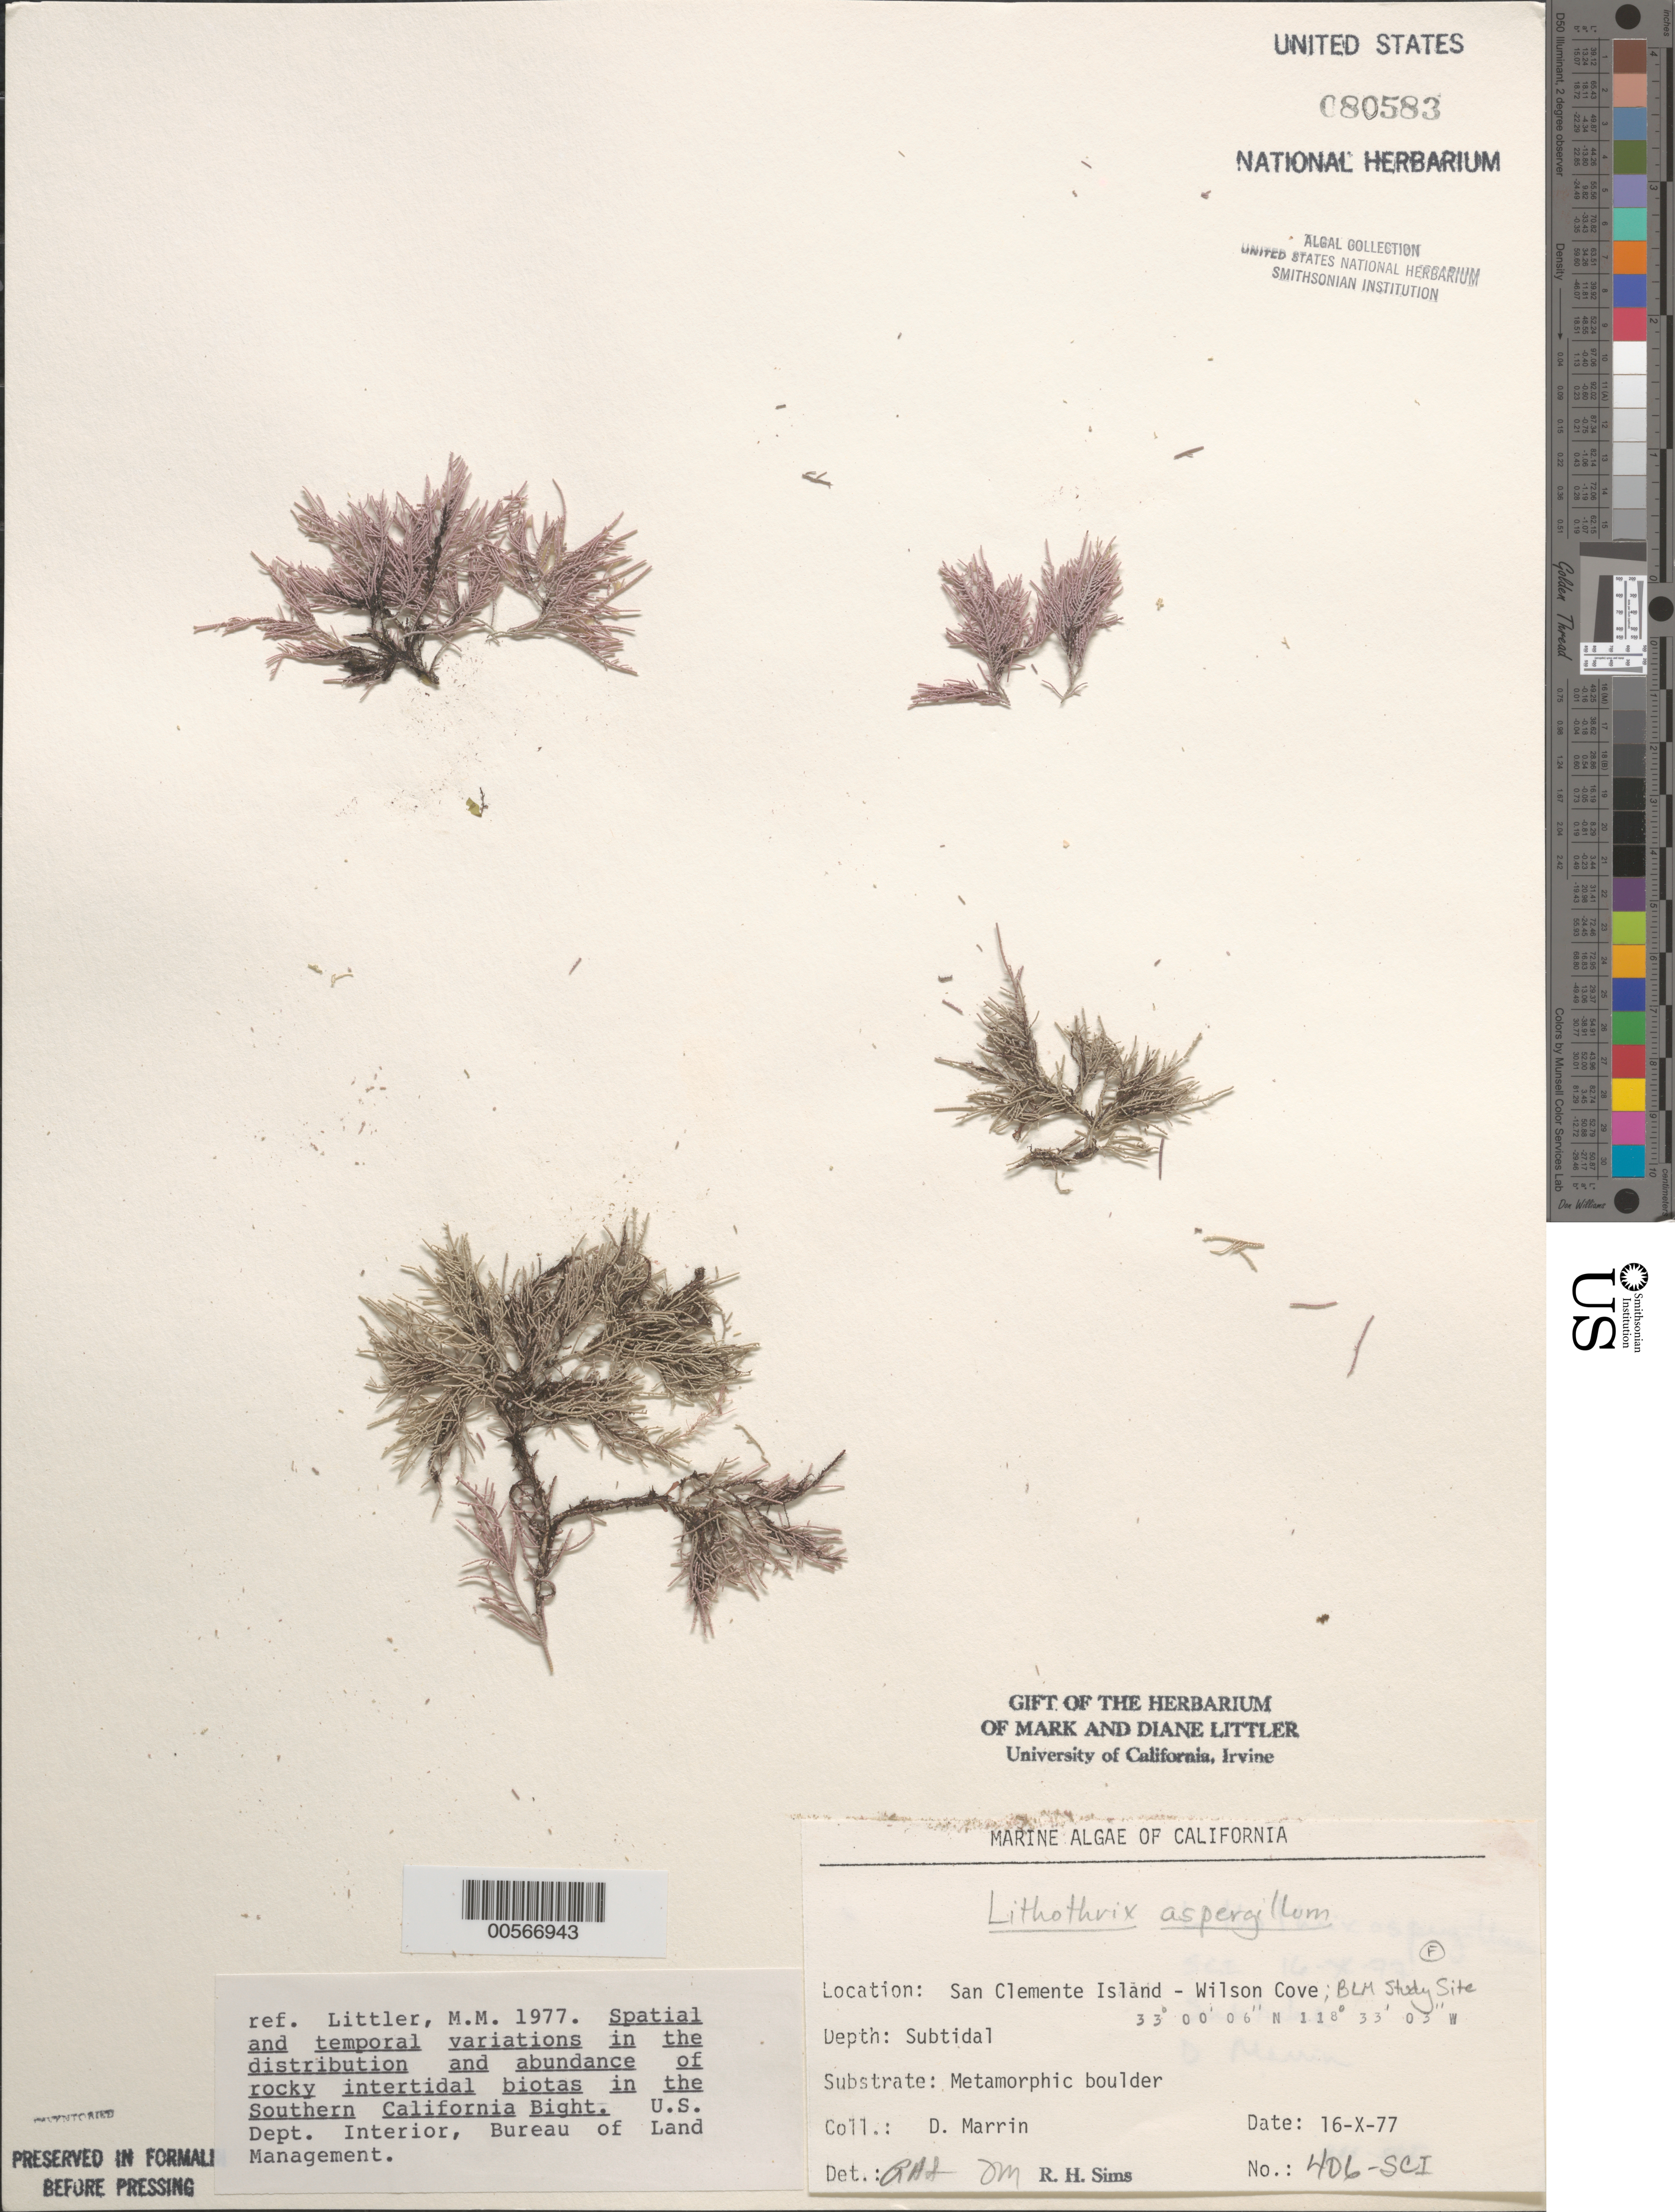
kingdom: Plantae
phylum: Rhodophyta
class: Florideophyceae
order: Corallinales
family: Lithophyllaceae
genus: Lithothrix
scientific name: Lithothrix aspergillum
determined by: Sims, Robert H.; Murray, S. N.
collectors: D. Marrin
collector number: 406-sci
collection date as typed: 16 Oct 1977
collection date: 1977-10-16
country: United States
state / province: California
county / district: Los Angeles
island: San Clemente Island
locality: Wilson Cove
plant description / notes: BLM-SOCALBIGHT Rocky Intertidal Survey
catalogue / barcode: US 80583